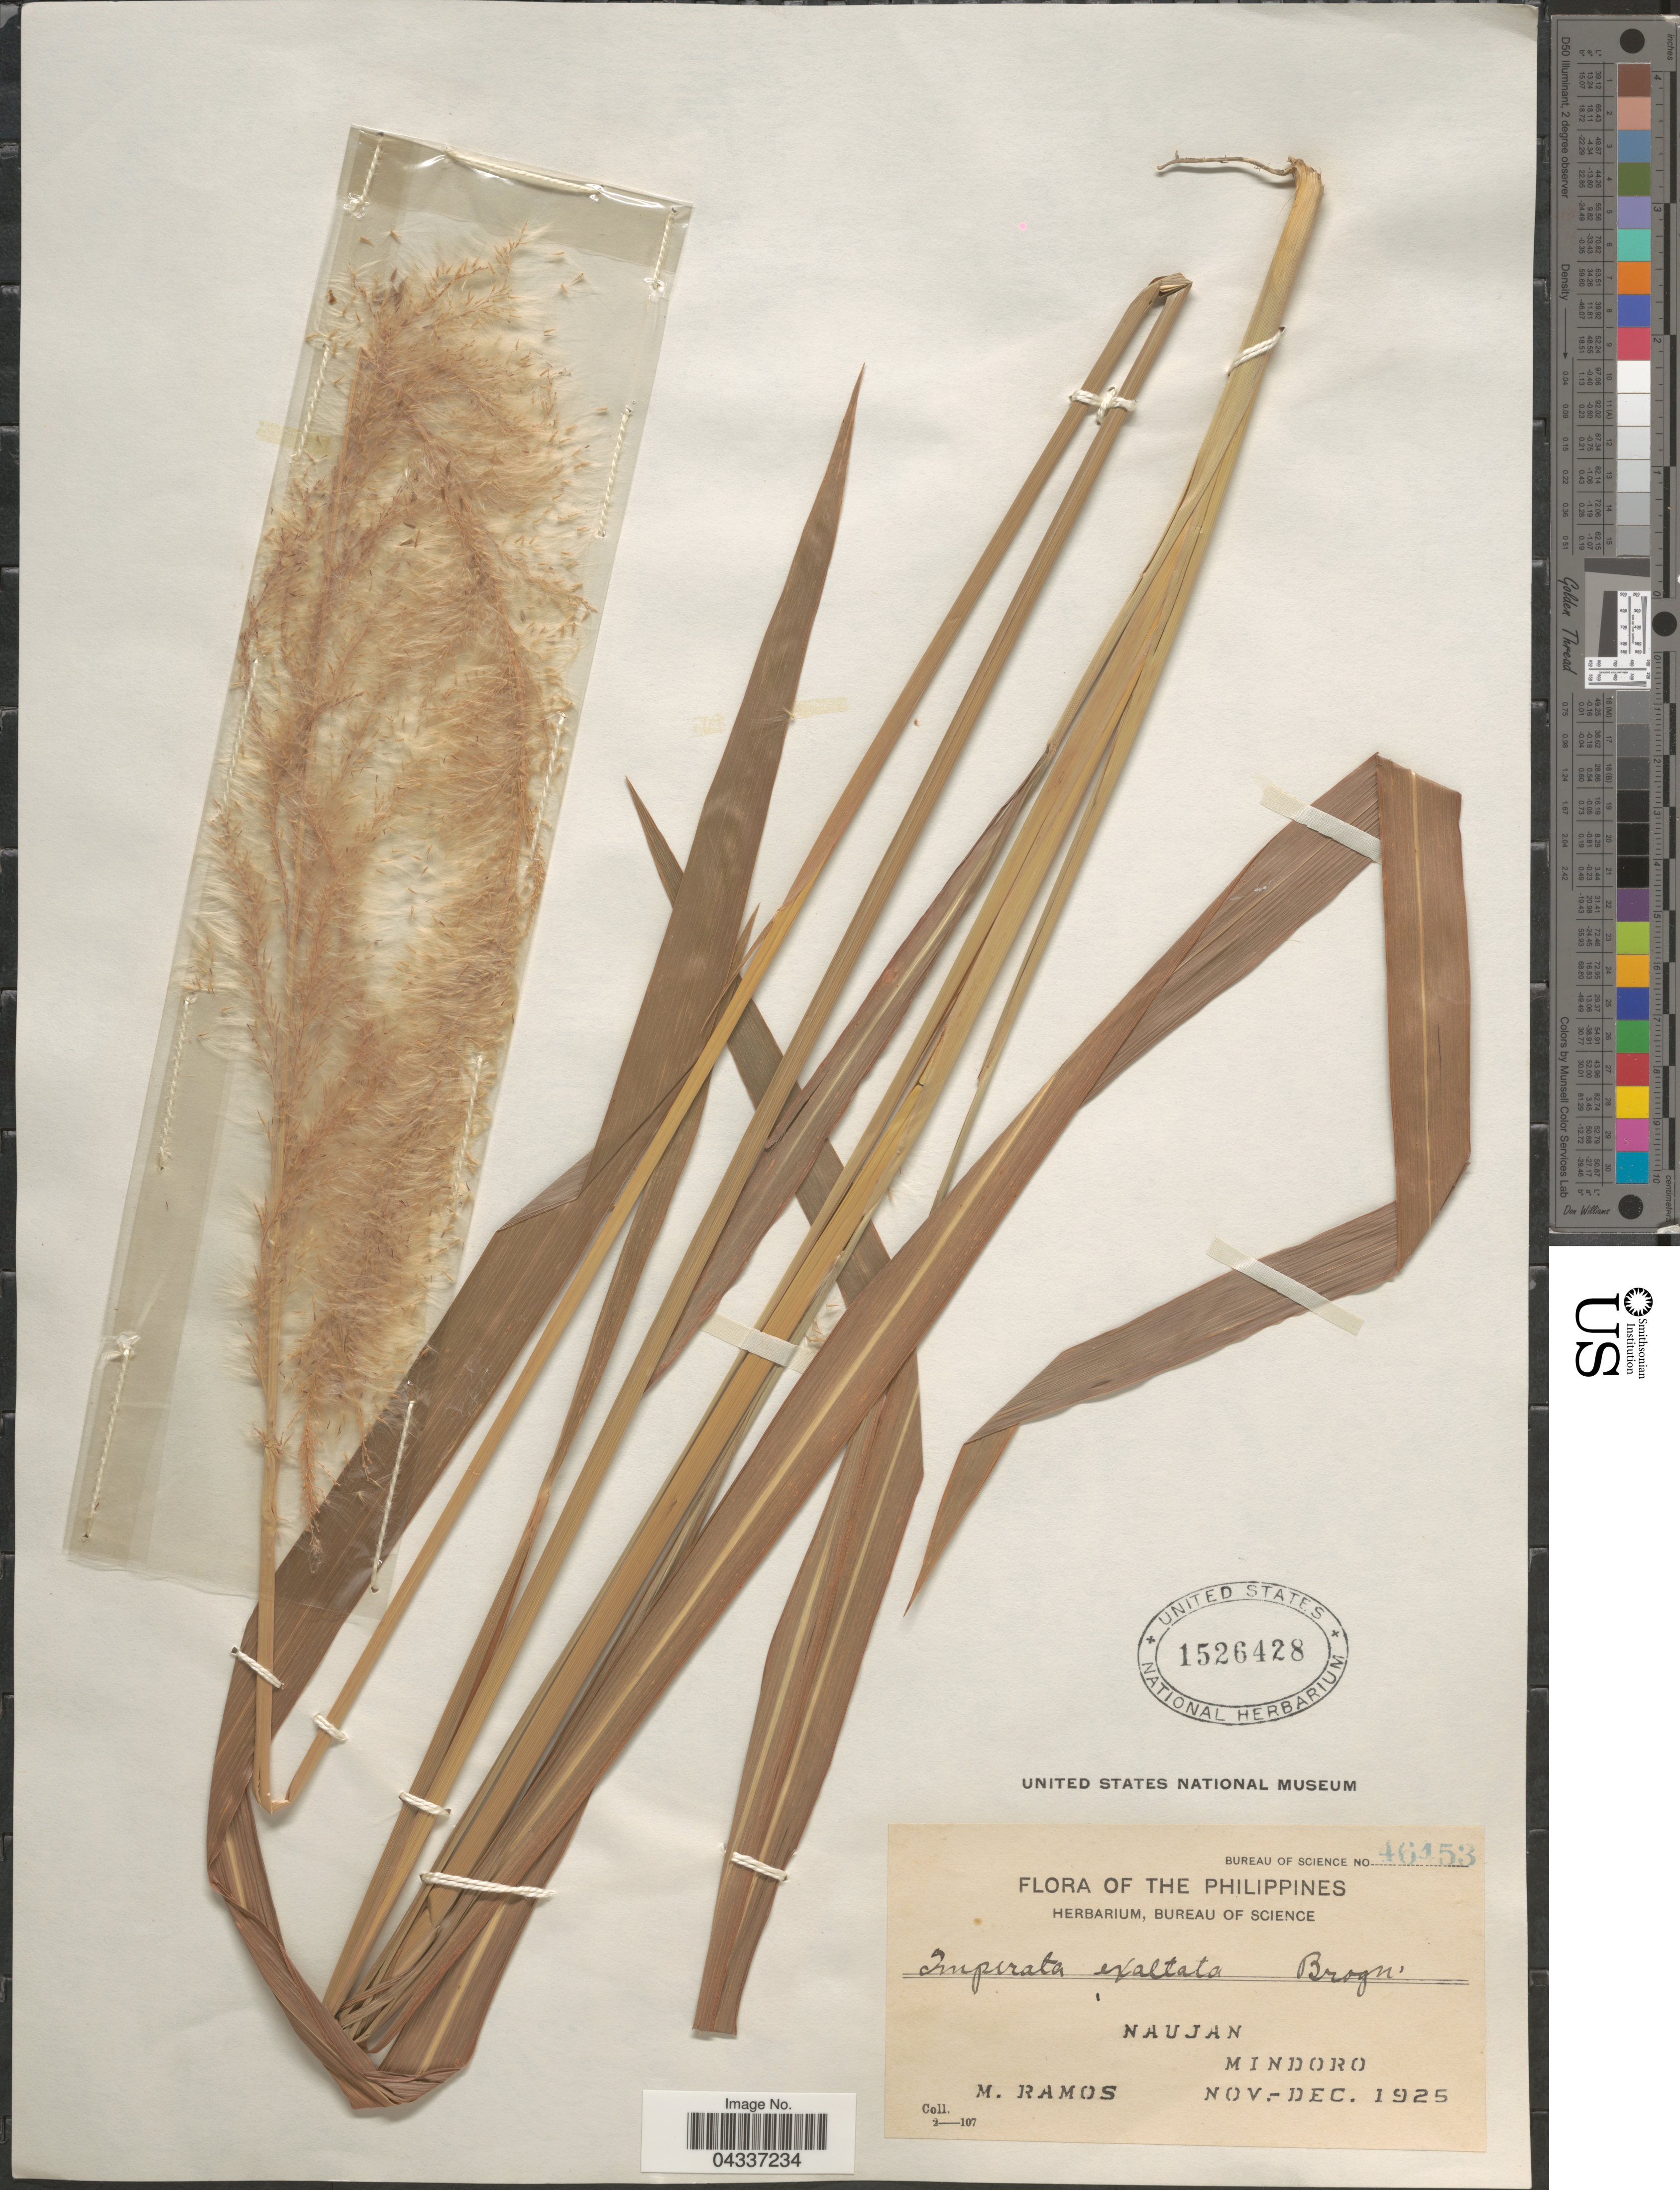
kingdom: Plantae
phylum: Tracheophyta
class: Liliopsida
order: Poales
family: Poaceae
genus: Imperata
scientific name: Imperata conferta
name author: (J. Presl) Ohwi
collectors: M. Ramos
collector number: Bureau of Science 46453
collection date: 1925-11/1925-12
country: Philippines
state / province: Mimaropa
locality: Naujan. Mindoro.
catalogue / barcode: US 1526428